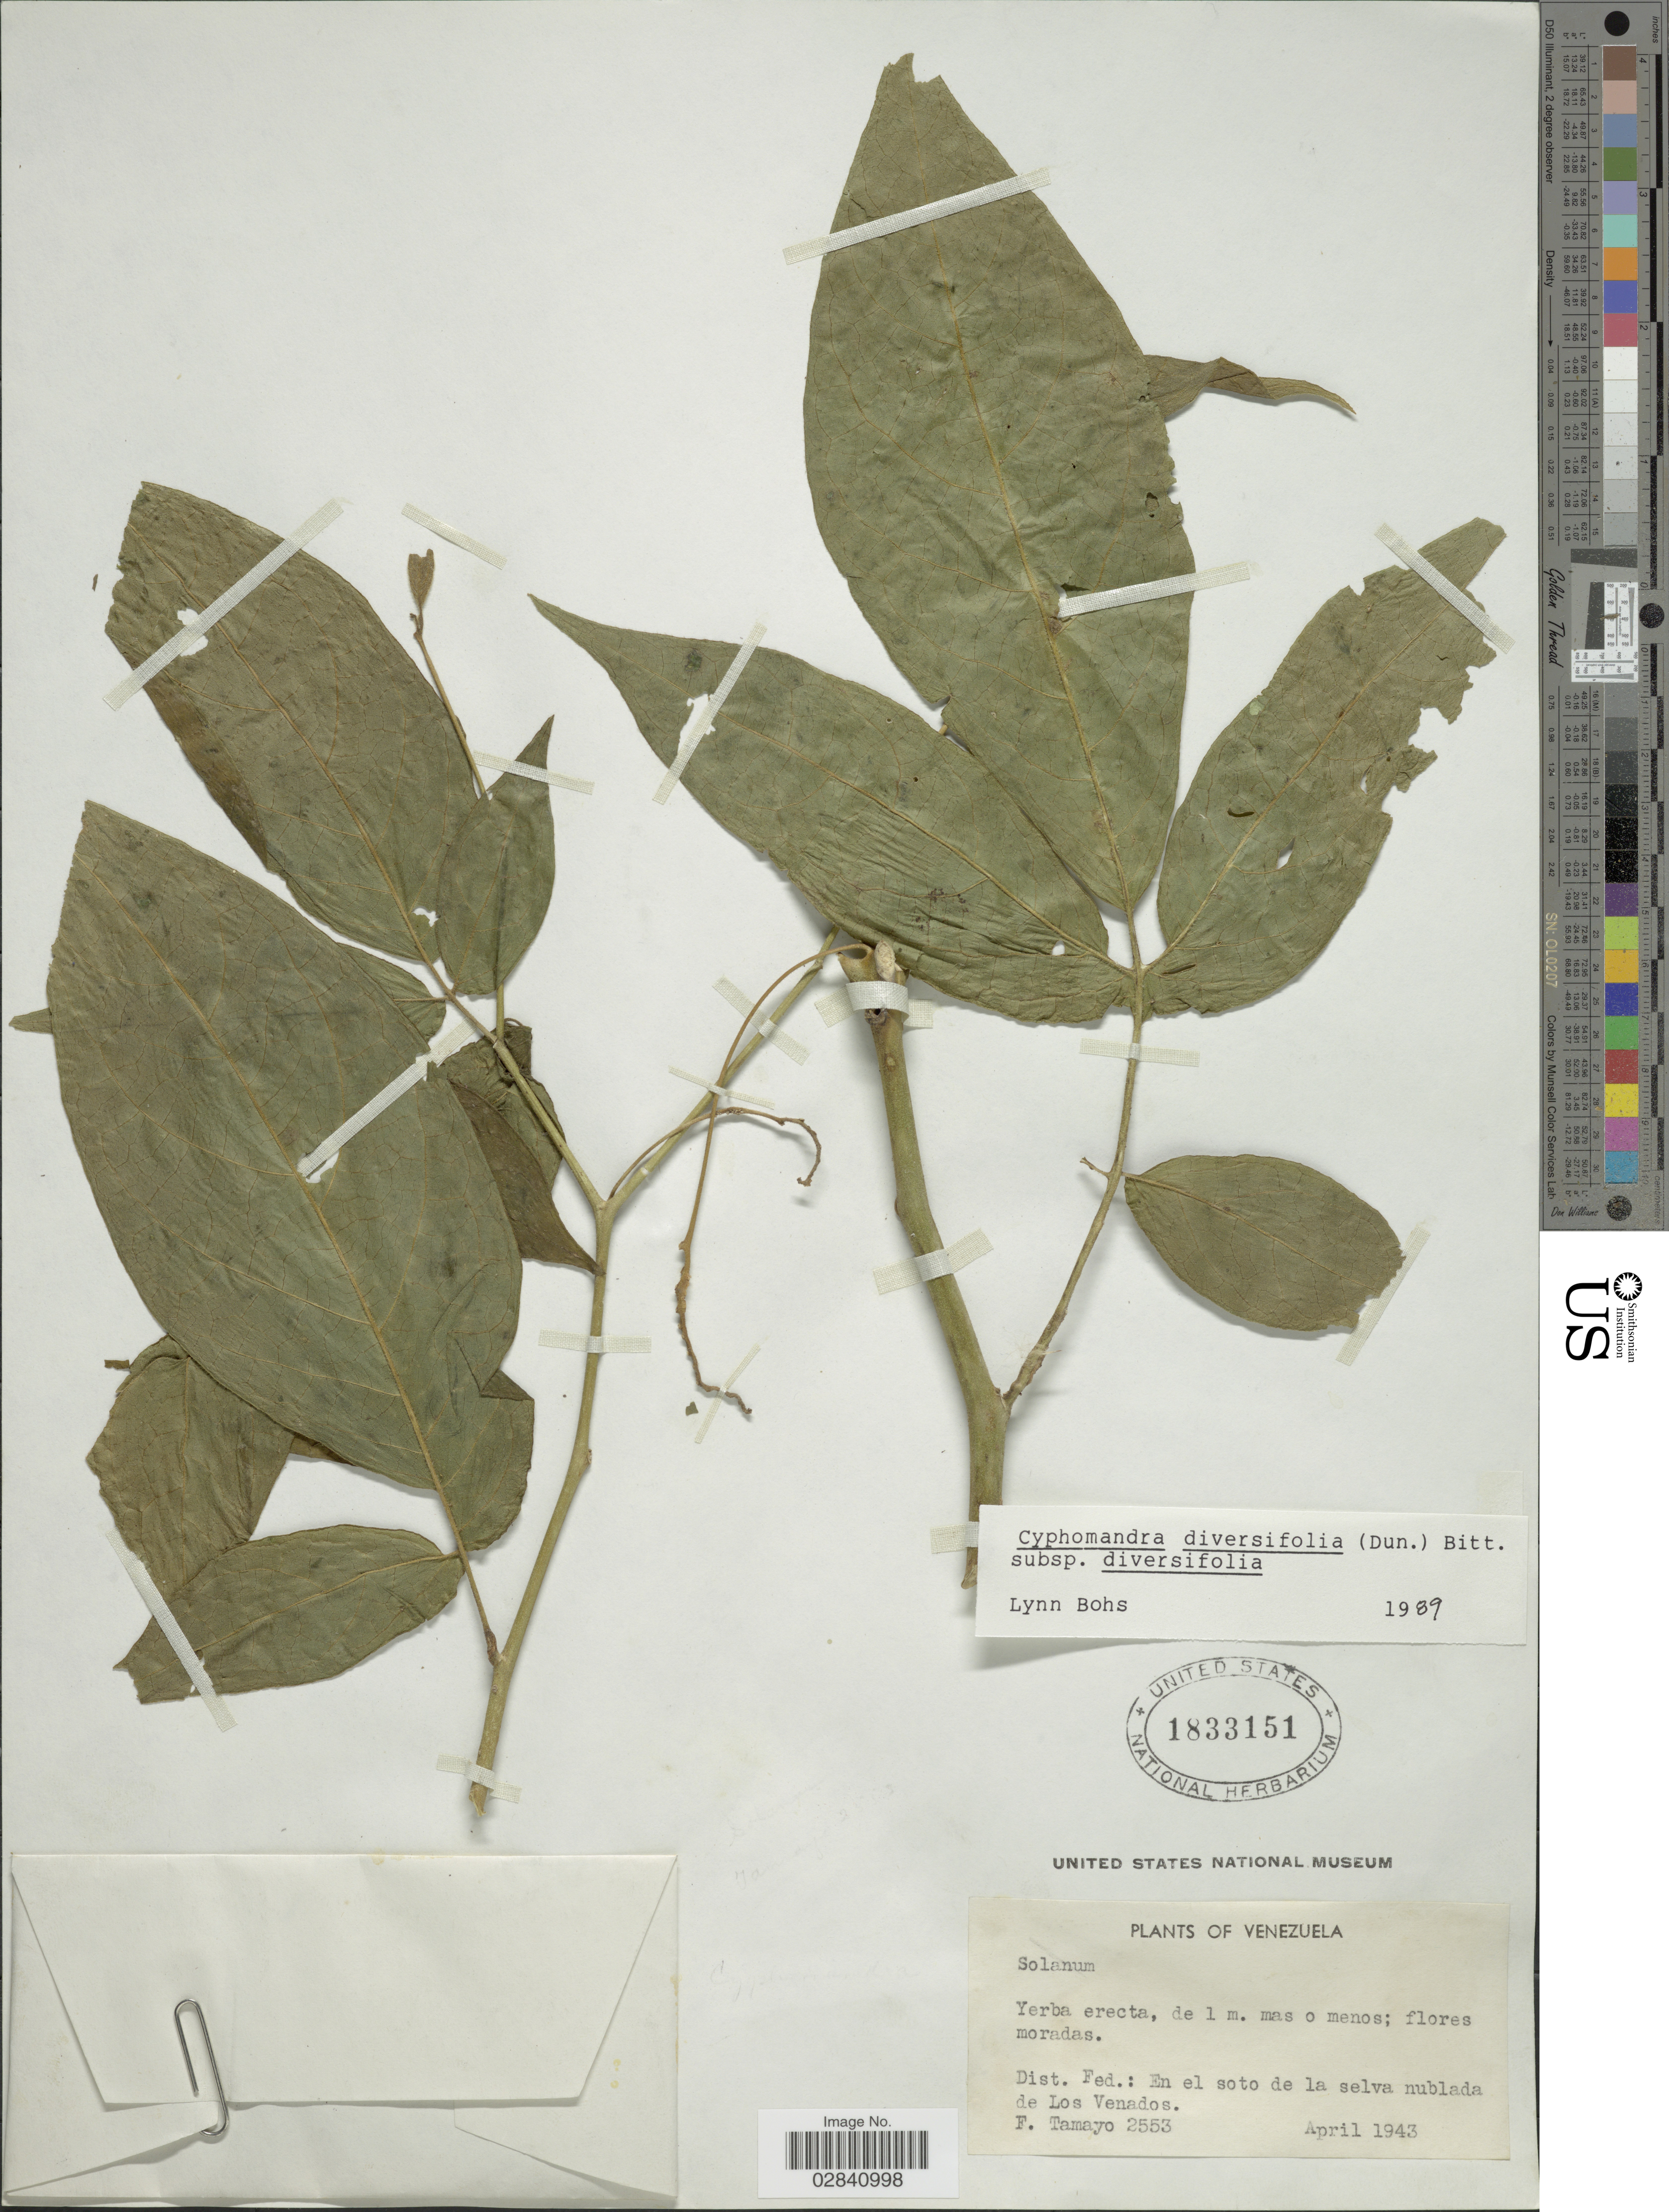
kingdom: Plantae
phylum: Tracheophyta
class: Magnoliopsida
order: Solanales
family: Solanaceae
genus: Cyphomandra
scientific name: Cyphomandra diversifolia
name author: (Dunal) Bitter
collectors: F. Tamayo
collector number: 2553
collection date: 1943-04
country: Venezuela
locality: Dist. Fed.: En el soto de la selva nublada de Los Venados.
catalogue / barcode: US 1833151